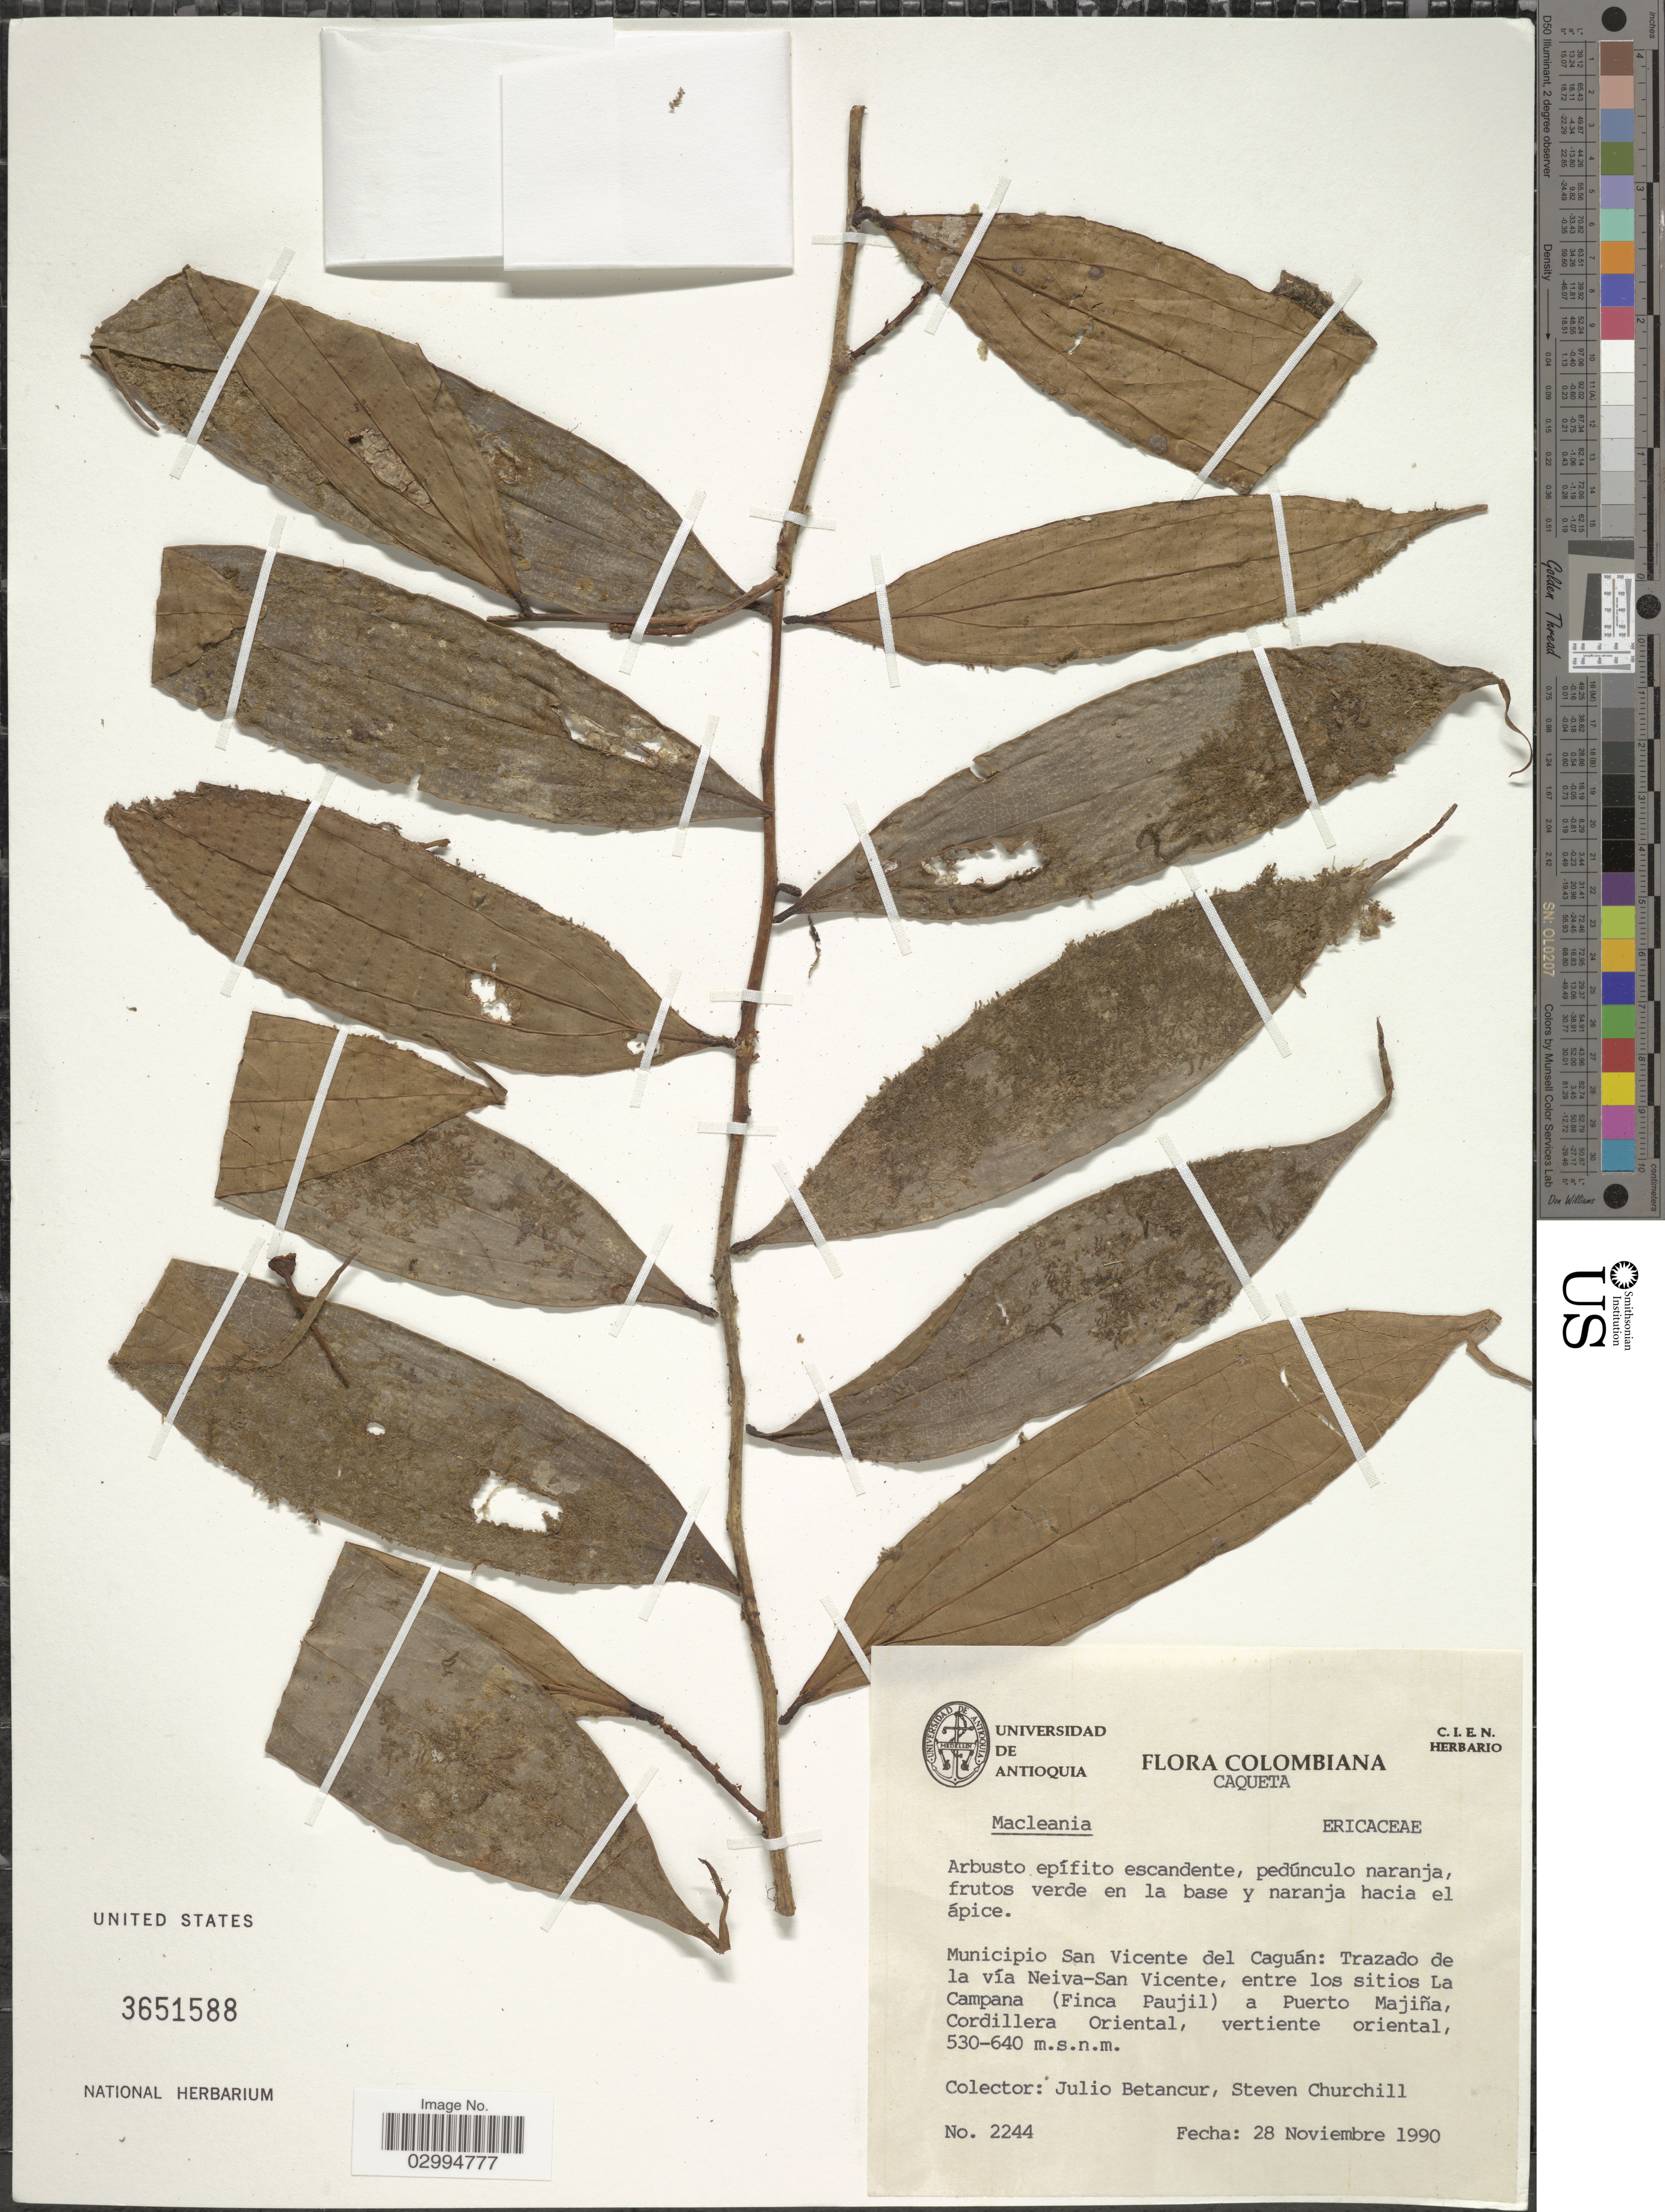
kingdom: Plantae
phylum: Tracheophyta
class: Magnoliopsida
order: Ericales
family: Ericaceae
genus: Macleania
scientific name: Macleania sp.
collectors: J. Betancur & S. Churchill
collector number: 2244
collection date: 1990-11-28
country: Colombia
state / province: Caquetá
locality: Municipio San Vicente del Caguán: Trazado de la vía Neiva-San Vicente, entre los sitios La Campana (Finca Paujil) a Puerto Majiña, Cordillera Oriental, vertiente oriental.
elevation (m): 530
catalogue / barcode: US 3651588